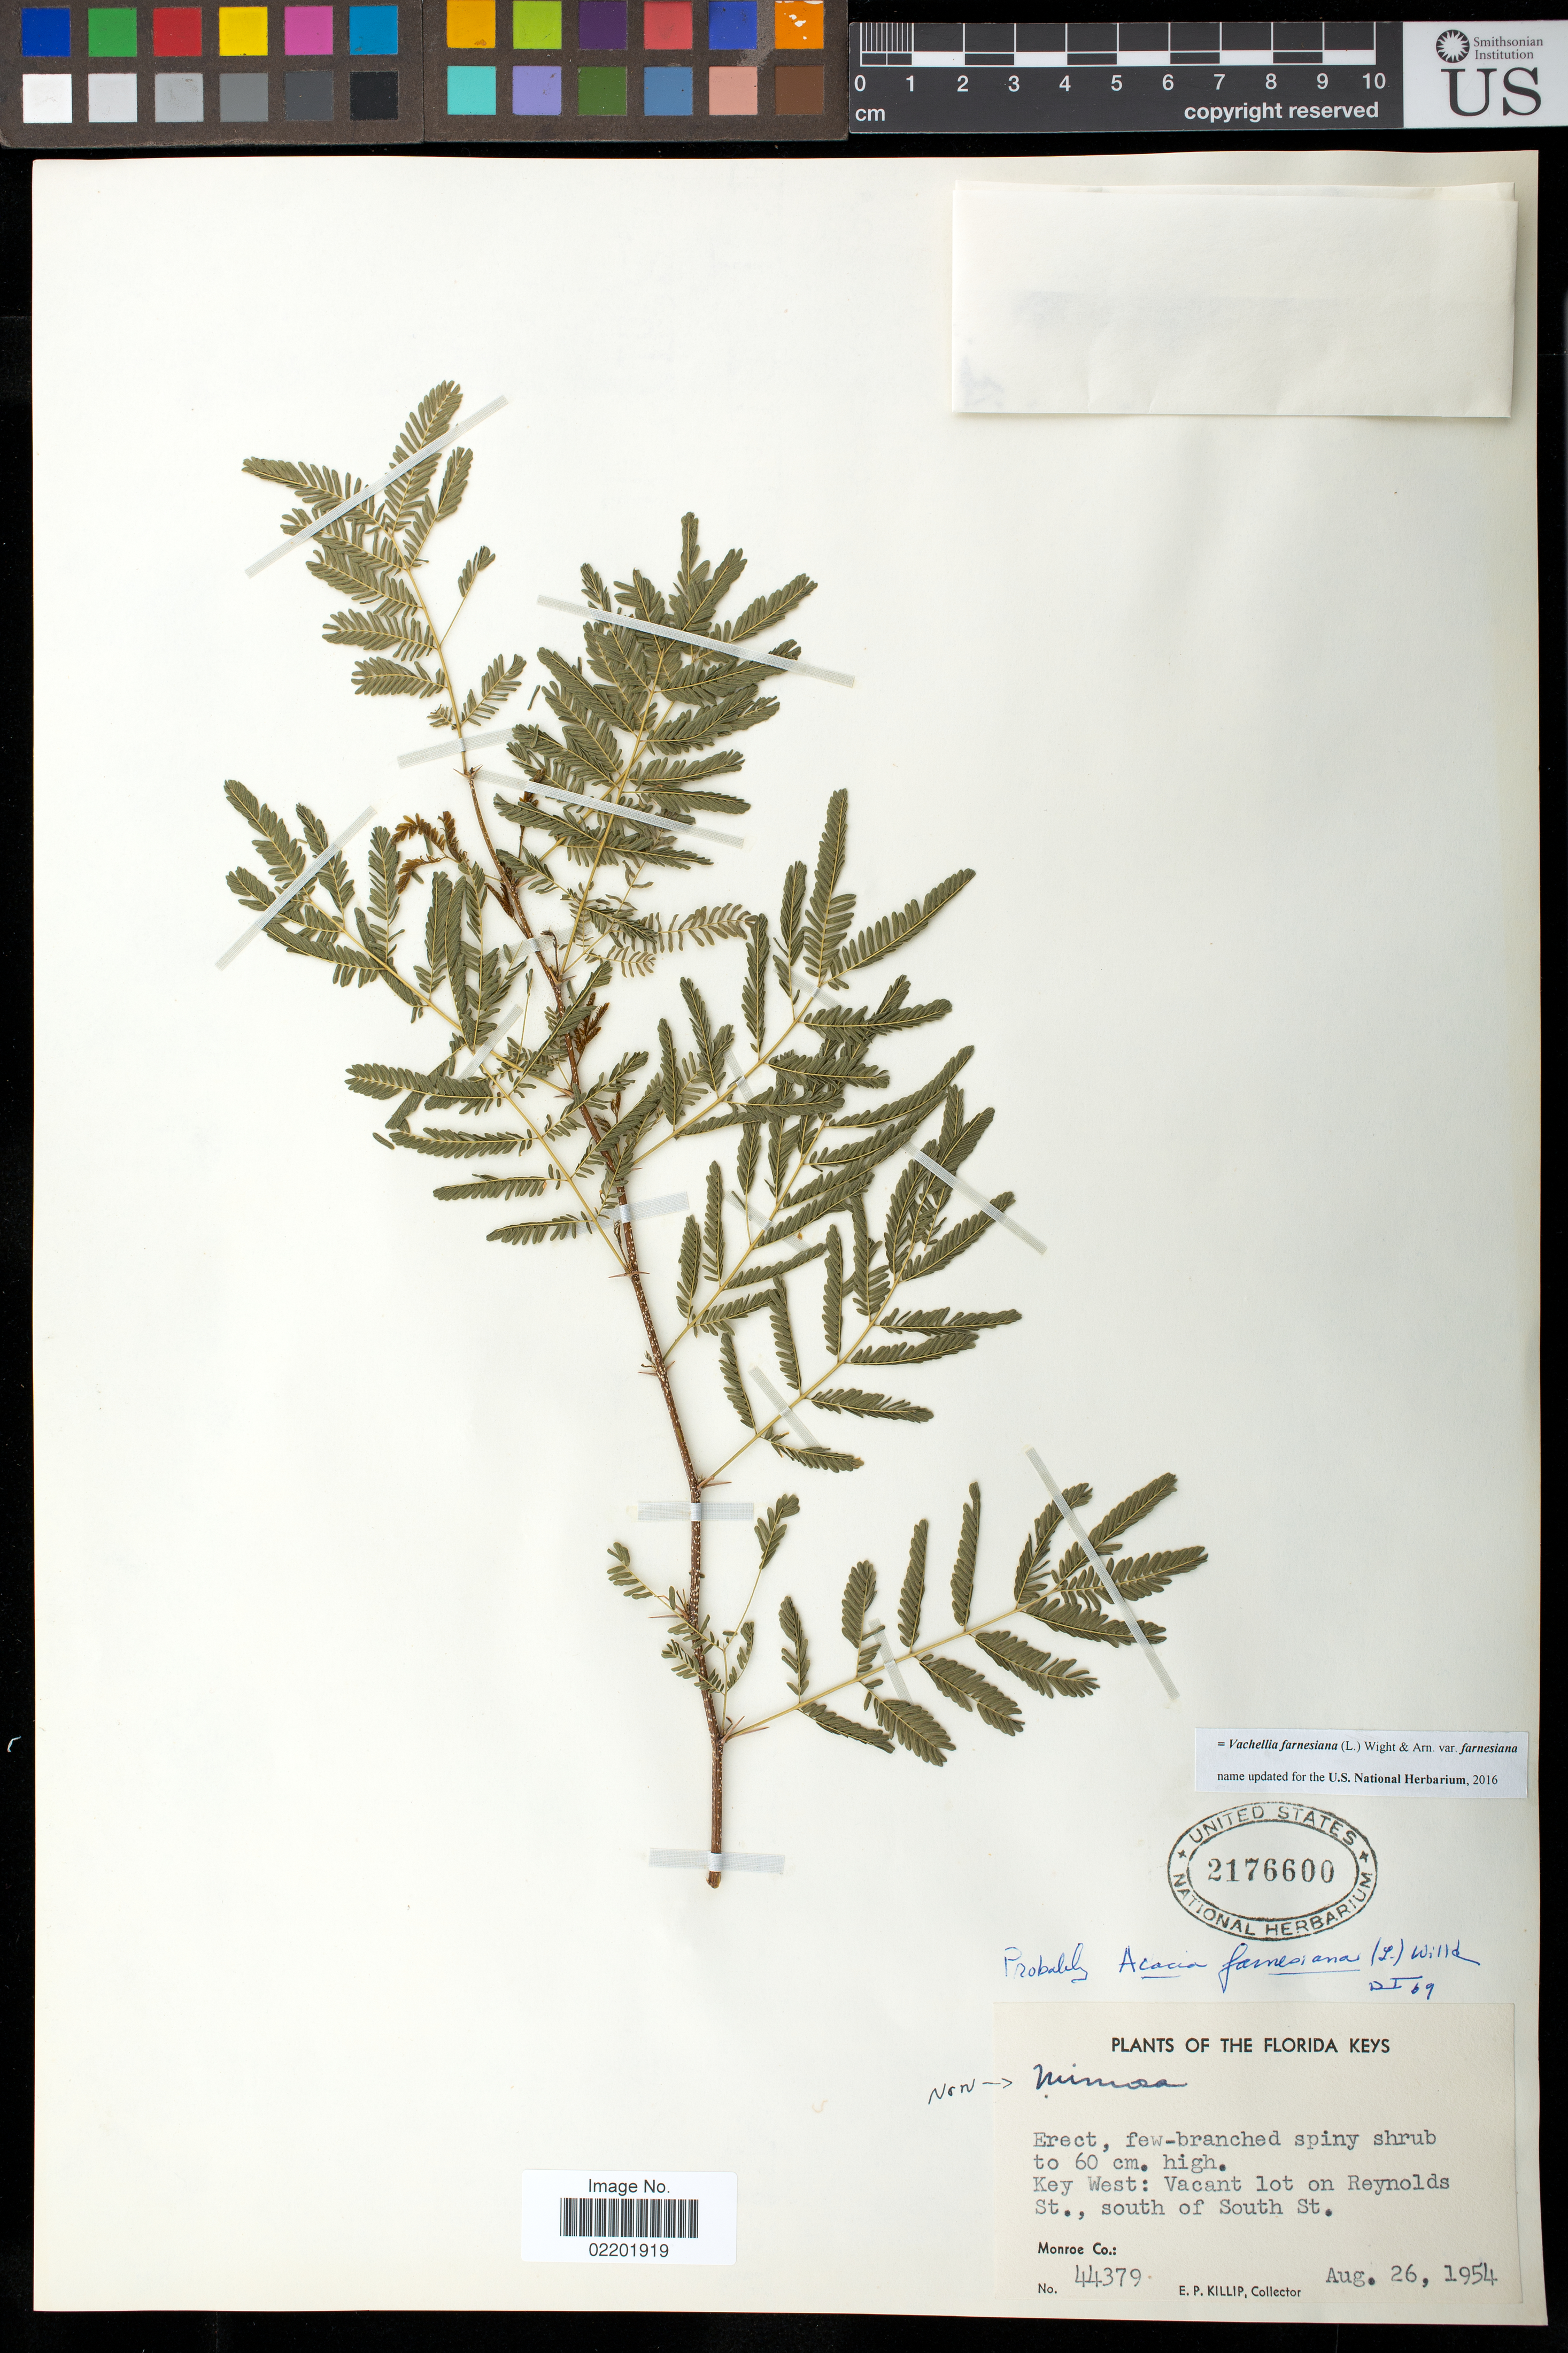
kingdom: Plantae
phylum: Tracheophyta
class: Magnoliopsida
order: Fabales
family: Fabaceae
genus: Vachellia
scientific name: Vachellia farnesiana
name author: (L.) Wight & Arn.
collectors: E. P. Killip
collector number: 44379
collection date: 1954-08-26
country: United States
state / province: Florida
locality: Florida Keys, Key West, Vacant lot on Reynolds St., south of South St., Monroe Co.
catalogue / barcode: US 2176600